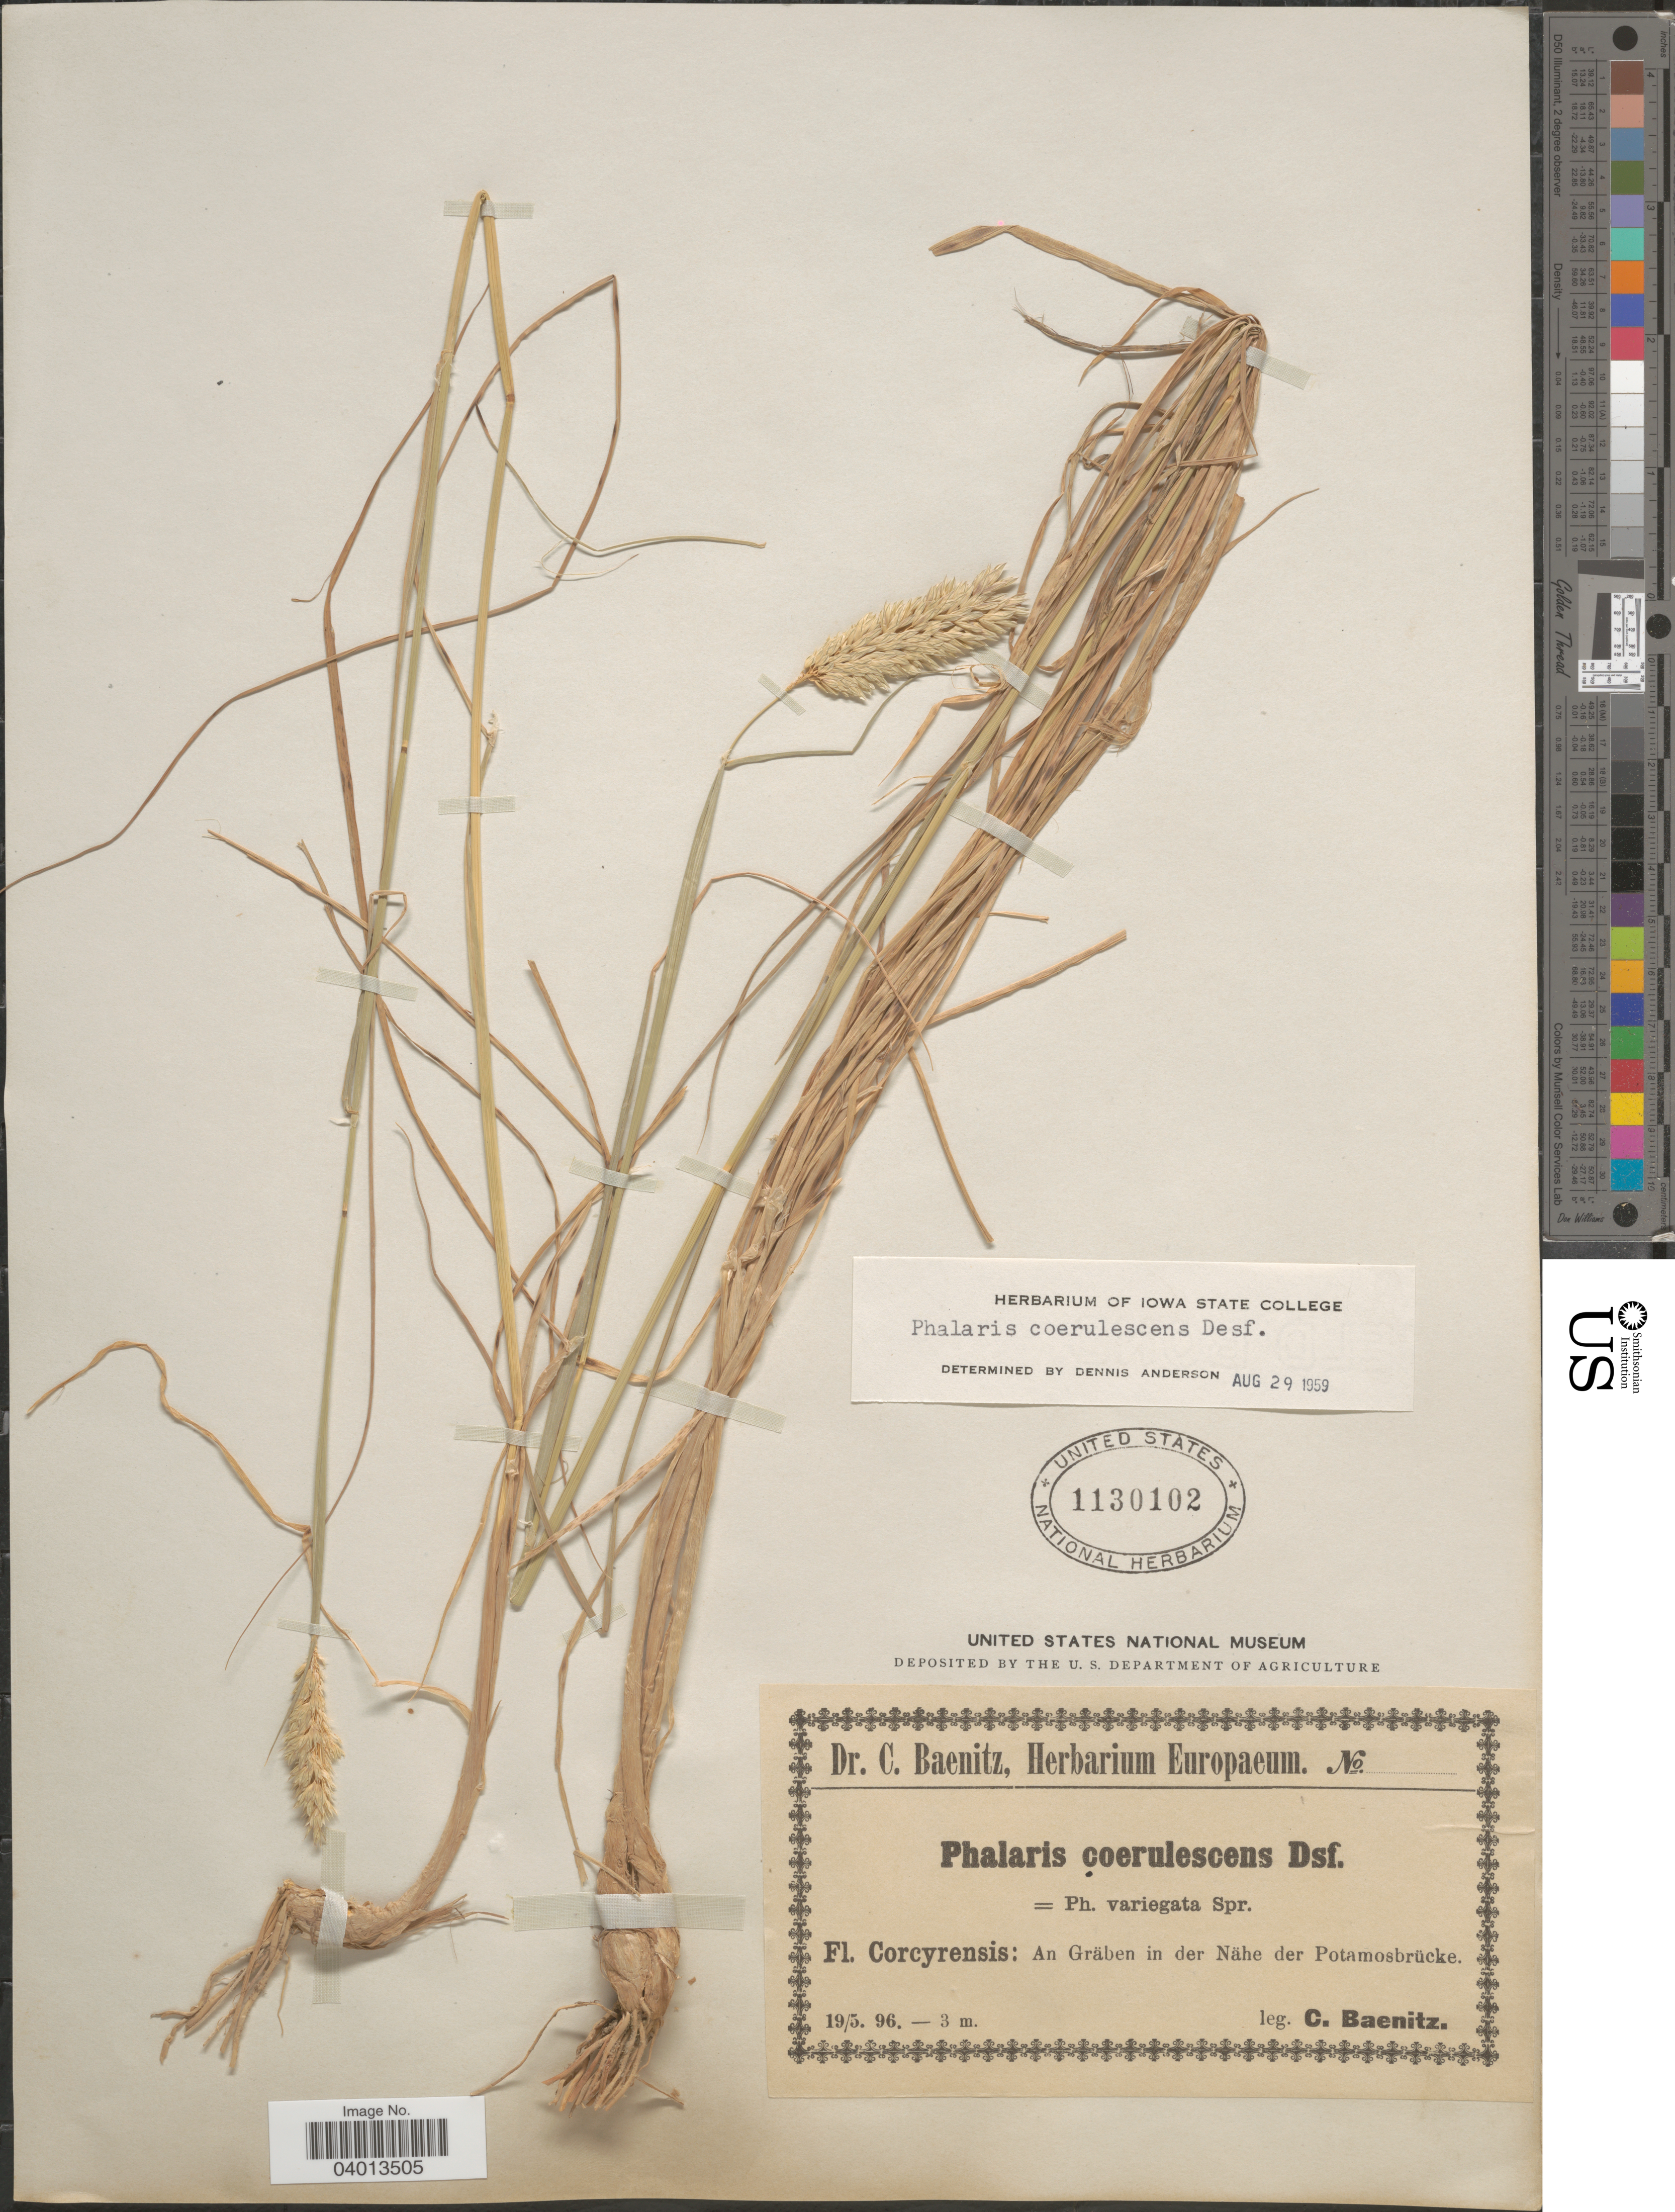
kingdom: Plantae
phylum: Tracheophyta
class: Liliopsida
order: Poales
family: Poaceae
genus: Phalaris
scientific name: Phalaris coerulescens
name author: Desf.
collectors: C. G. Baenitz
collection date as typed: Transcribed d/m/y: 19/5/96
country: Greece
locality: Fl. Corcyrensis: An Gräben in der Nähe der Potamosbrücke.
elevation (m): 3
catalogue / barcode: US 1130102